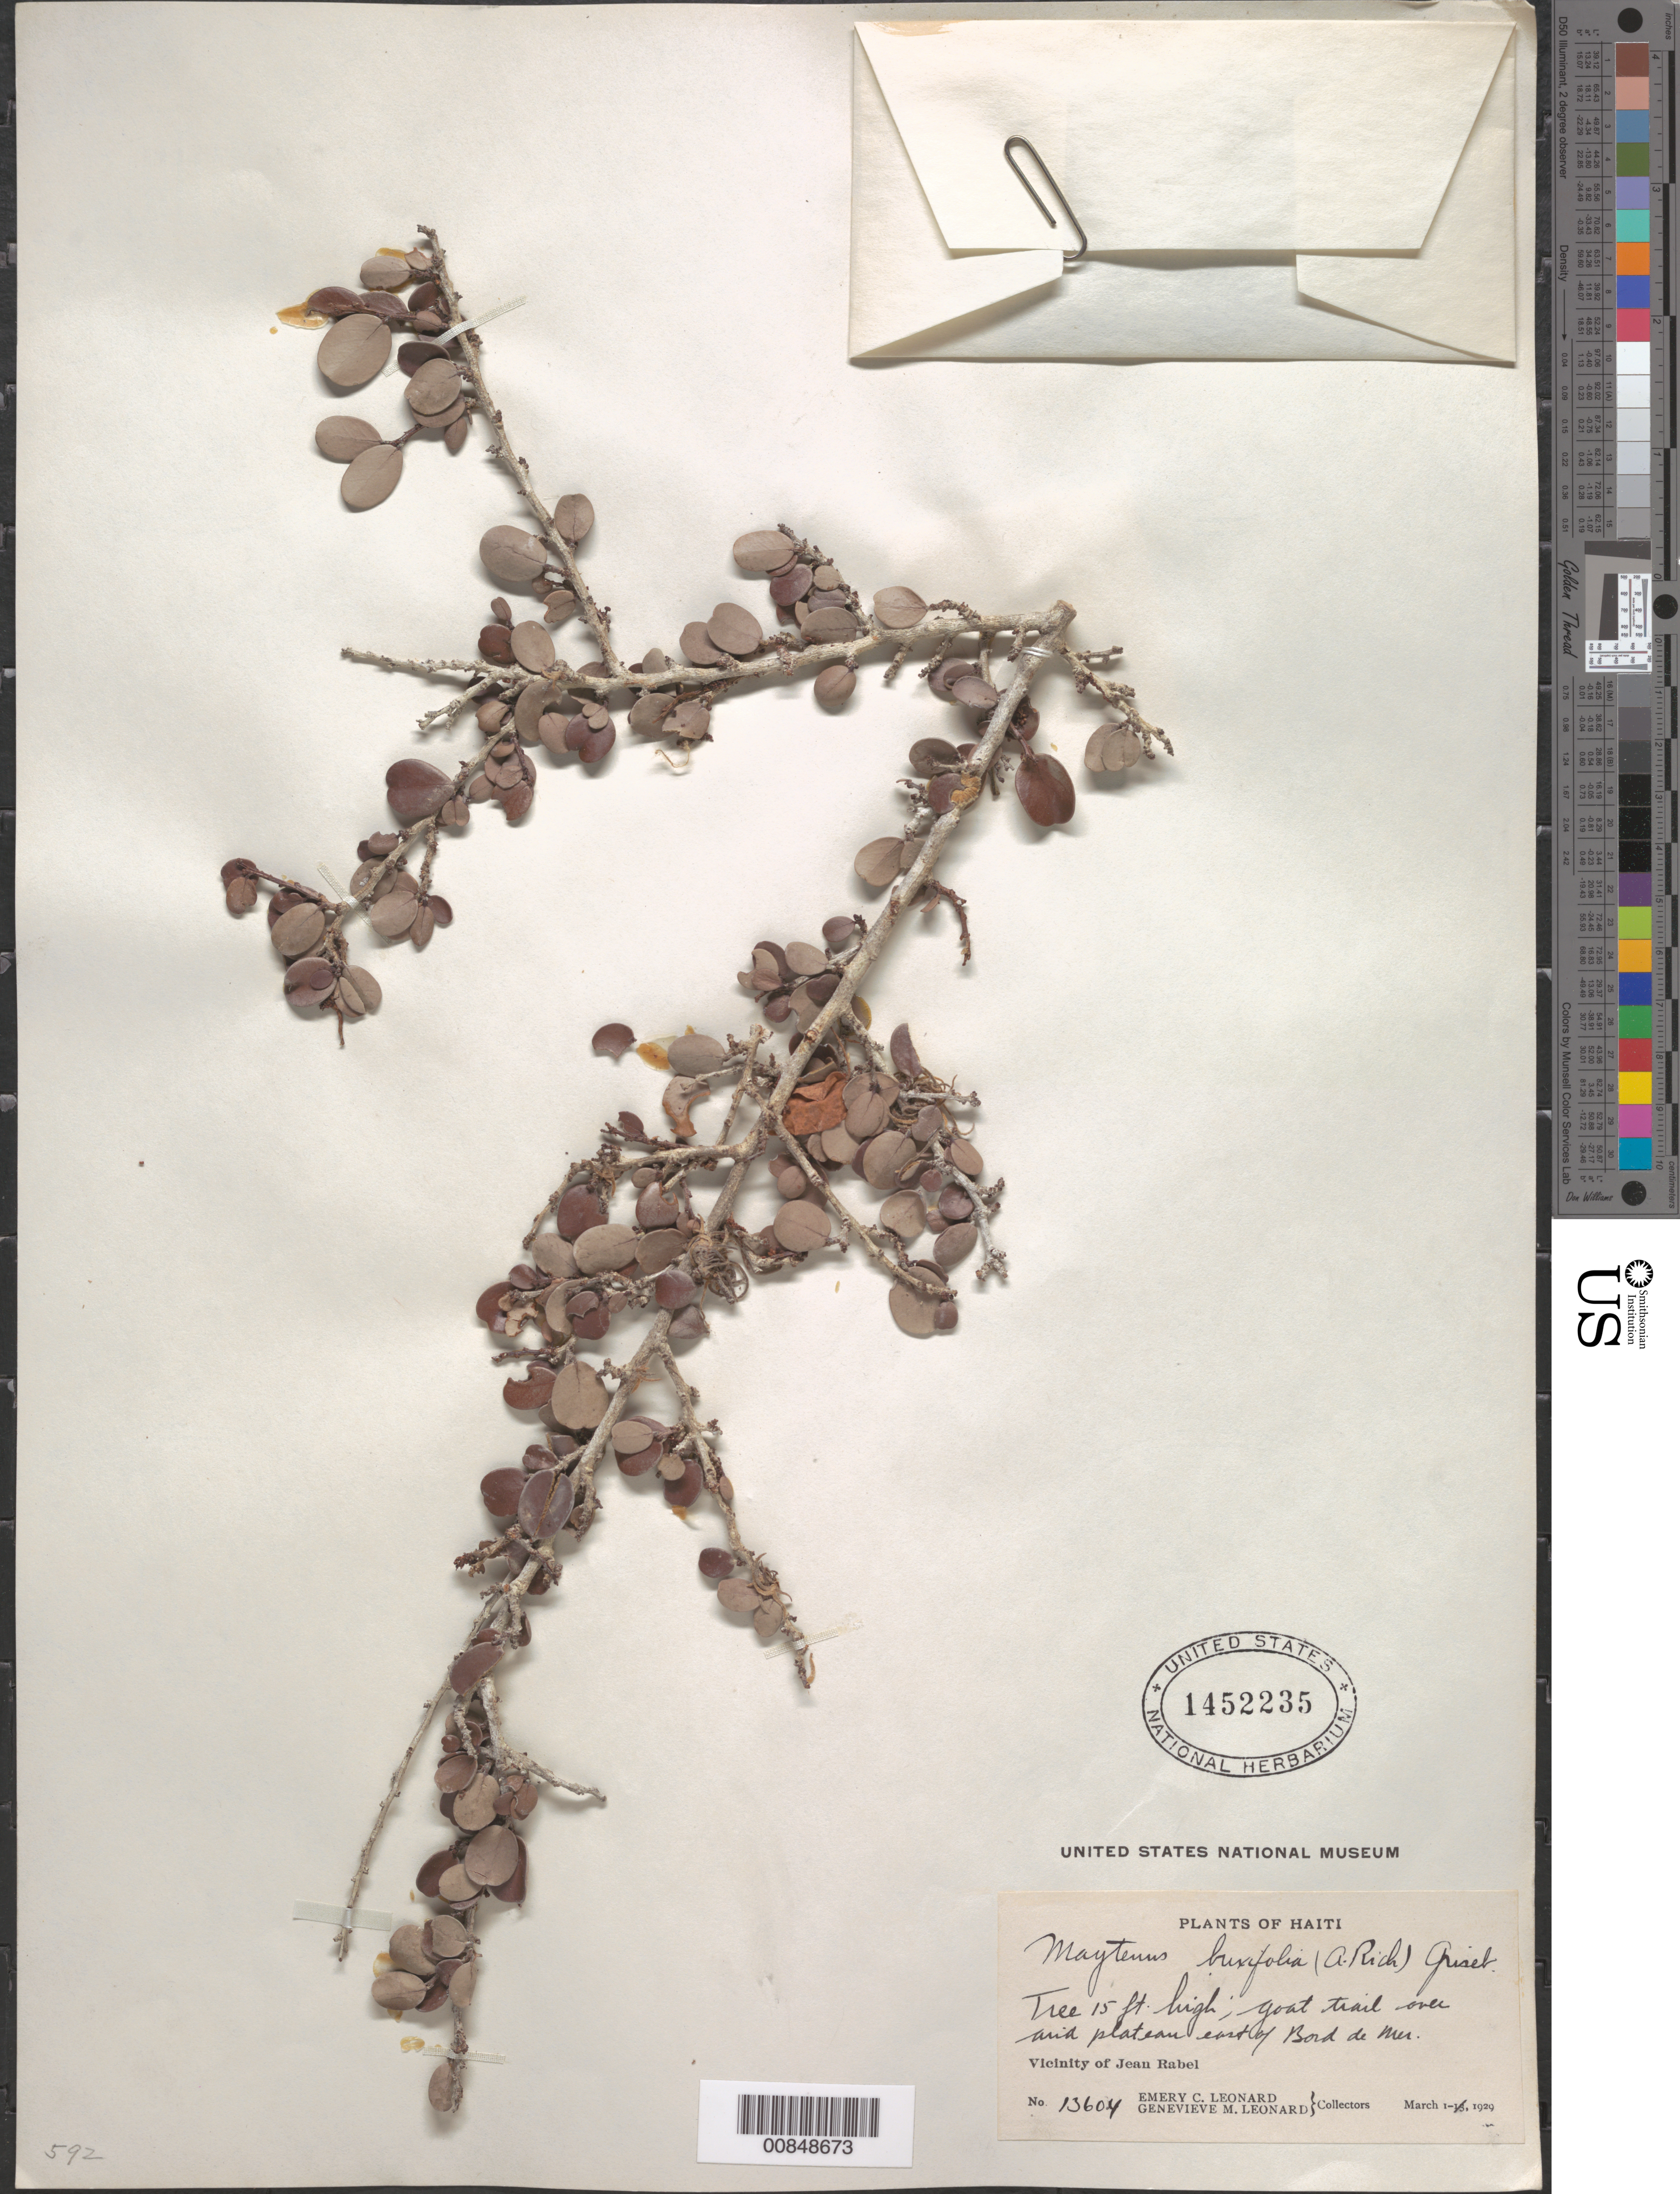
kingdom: Plantae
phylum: Tracheophyta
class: Magnoliopsida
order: Celastrales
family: Celastraceae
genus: Maytenus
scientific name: Maytenus buxifolia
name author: (A. Rich.) Griseb.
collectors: E. C. Leonard & G. M. Leonard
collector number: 13604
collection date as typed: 01 Mar 1929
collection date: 1929-03-01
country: Haiti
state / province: Nord-Ouest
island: Hispaniola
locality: Vicinity of Jean Rabel, E of Bord de Mer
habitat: Goat trail over arid plateau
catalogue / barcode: US 1452235